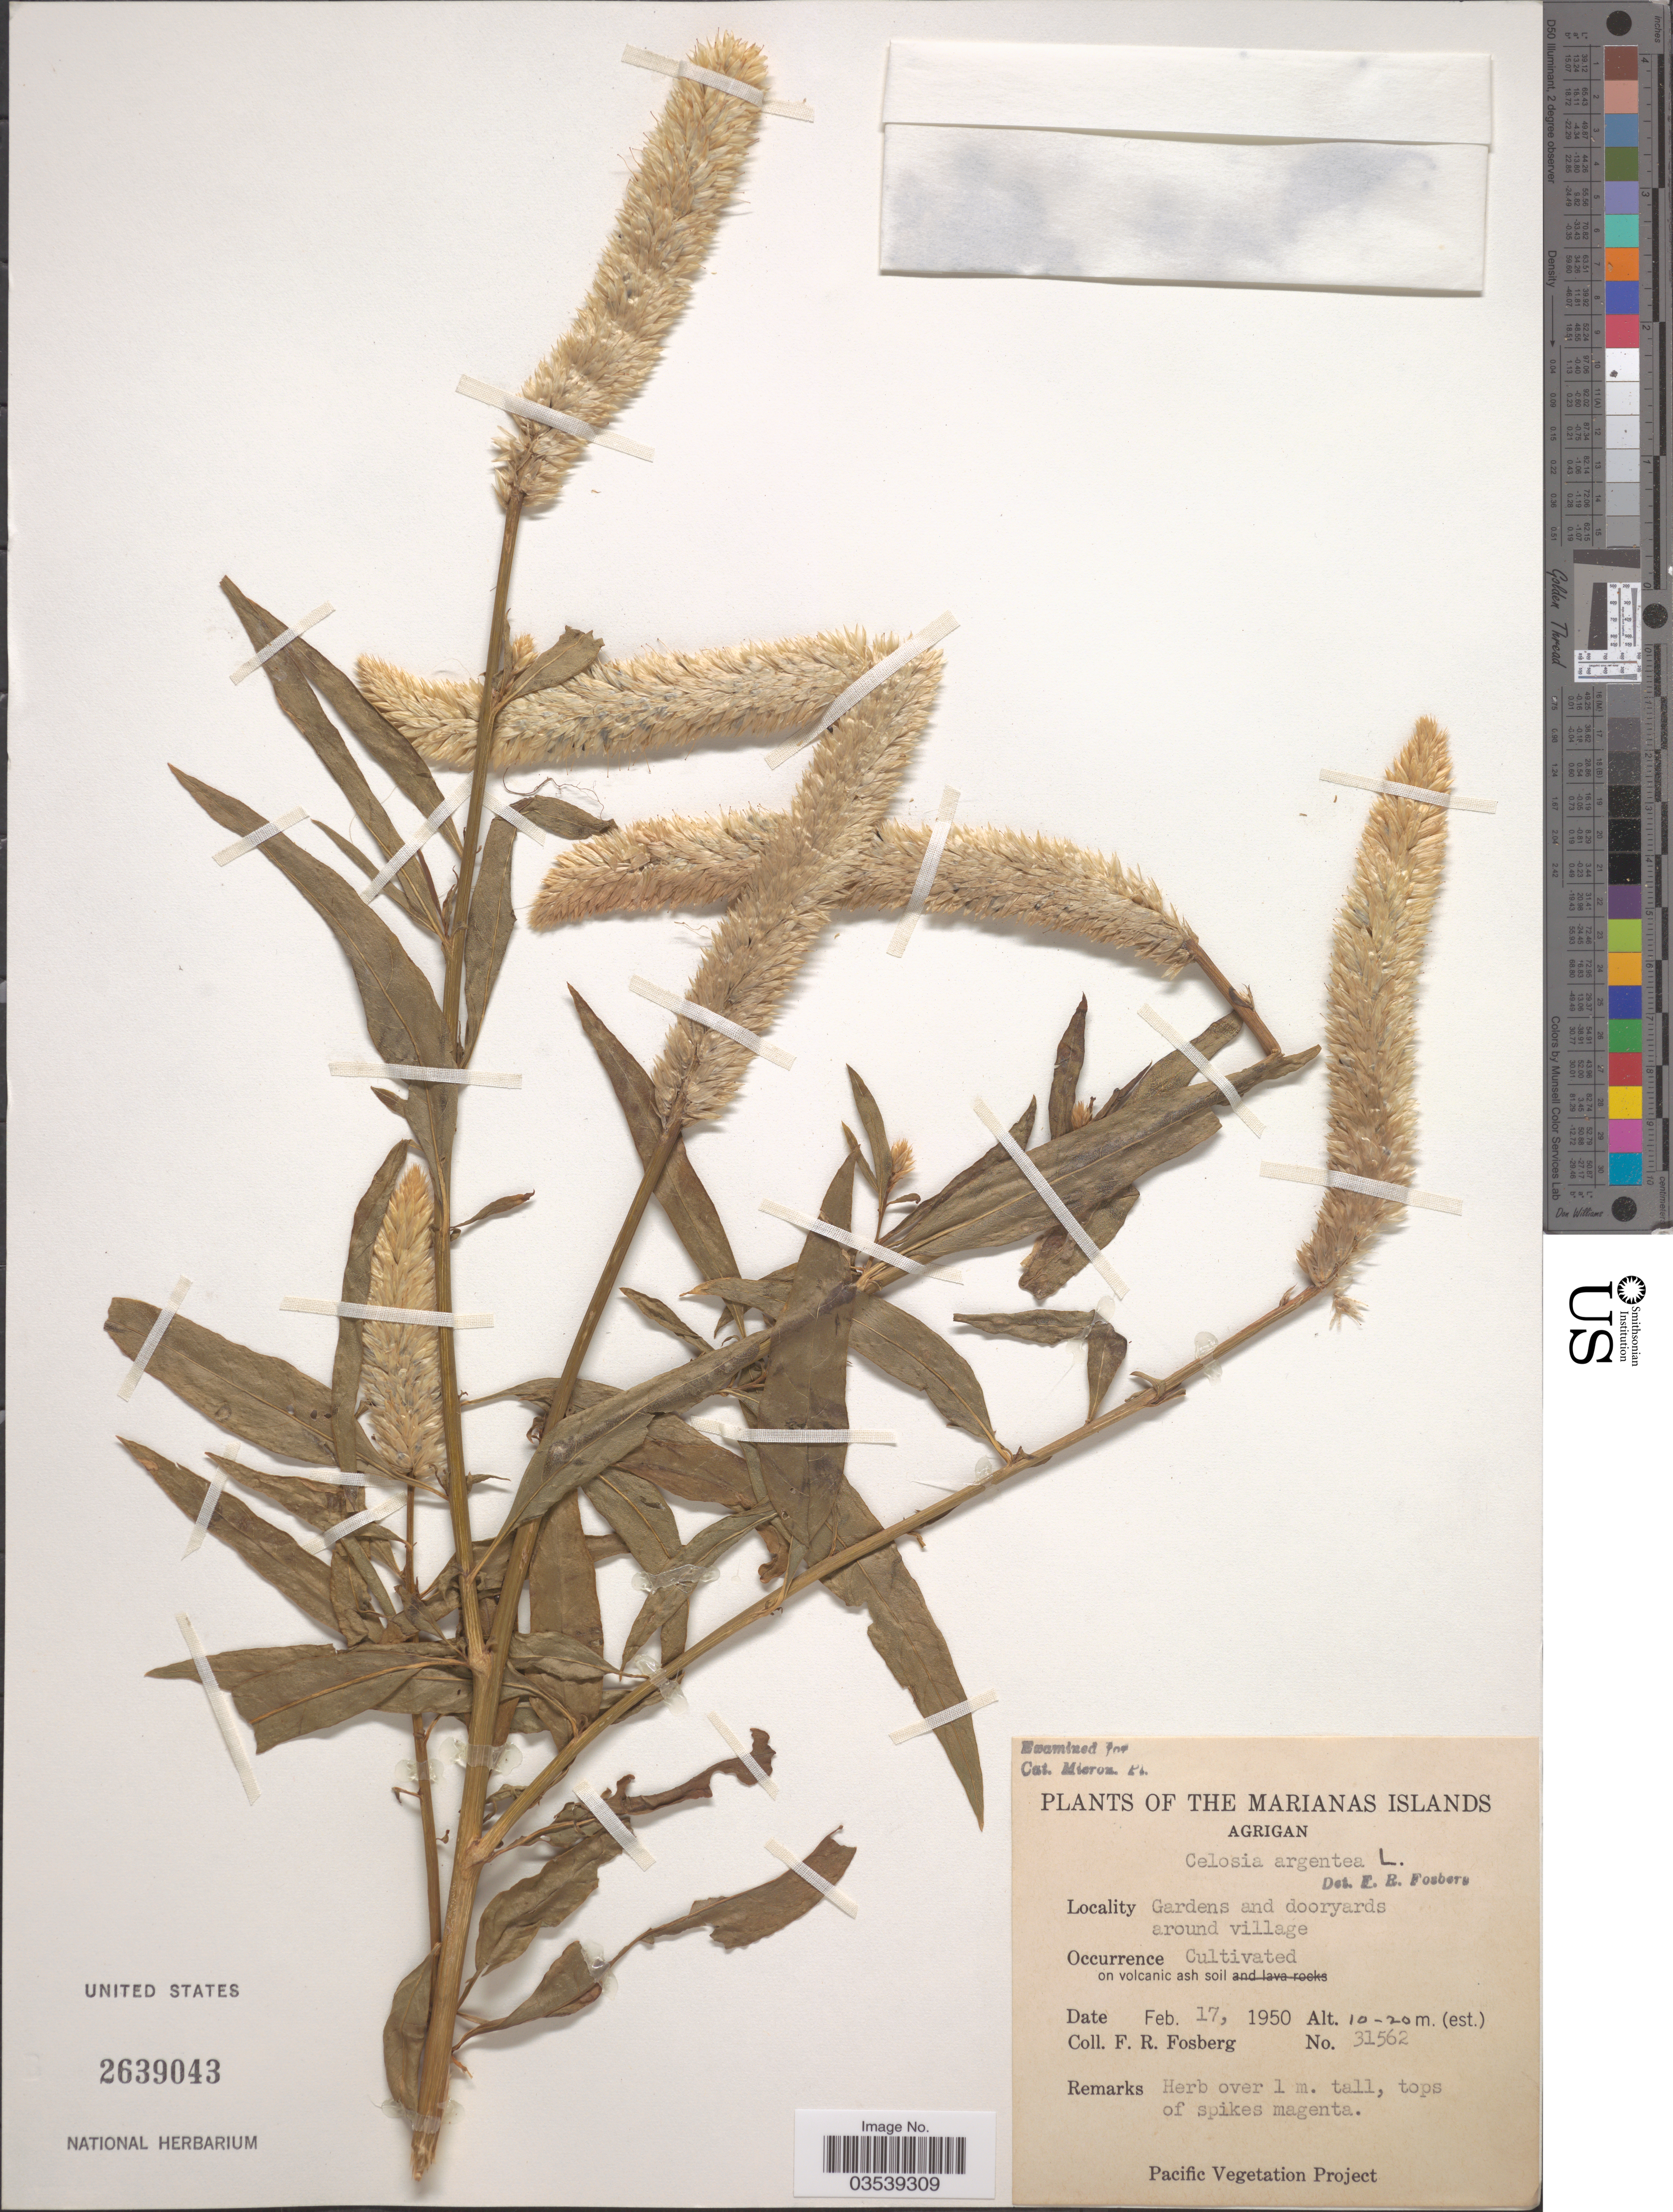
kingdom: Plantae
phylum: Tracheophyta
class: Magnoliopsida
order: Caryophyllales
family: Amaranthaceae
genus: Celosia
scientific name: Celosia argentea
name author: L.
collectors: F. R. Fosberg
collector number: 31562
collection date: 1950-02-17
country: Northern Mariana Islands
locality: The Marianas Islands, Agrigan. Gardens and dooryards around village.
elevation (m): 10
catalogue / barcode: US 2639043